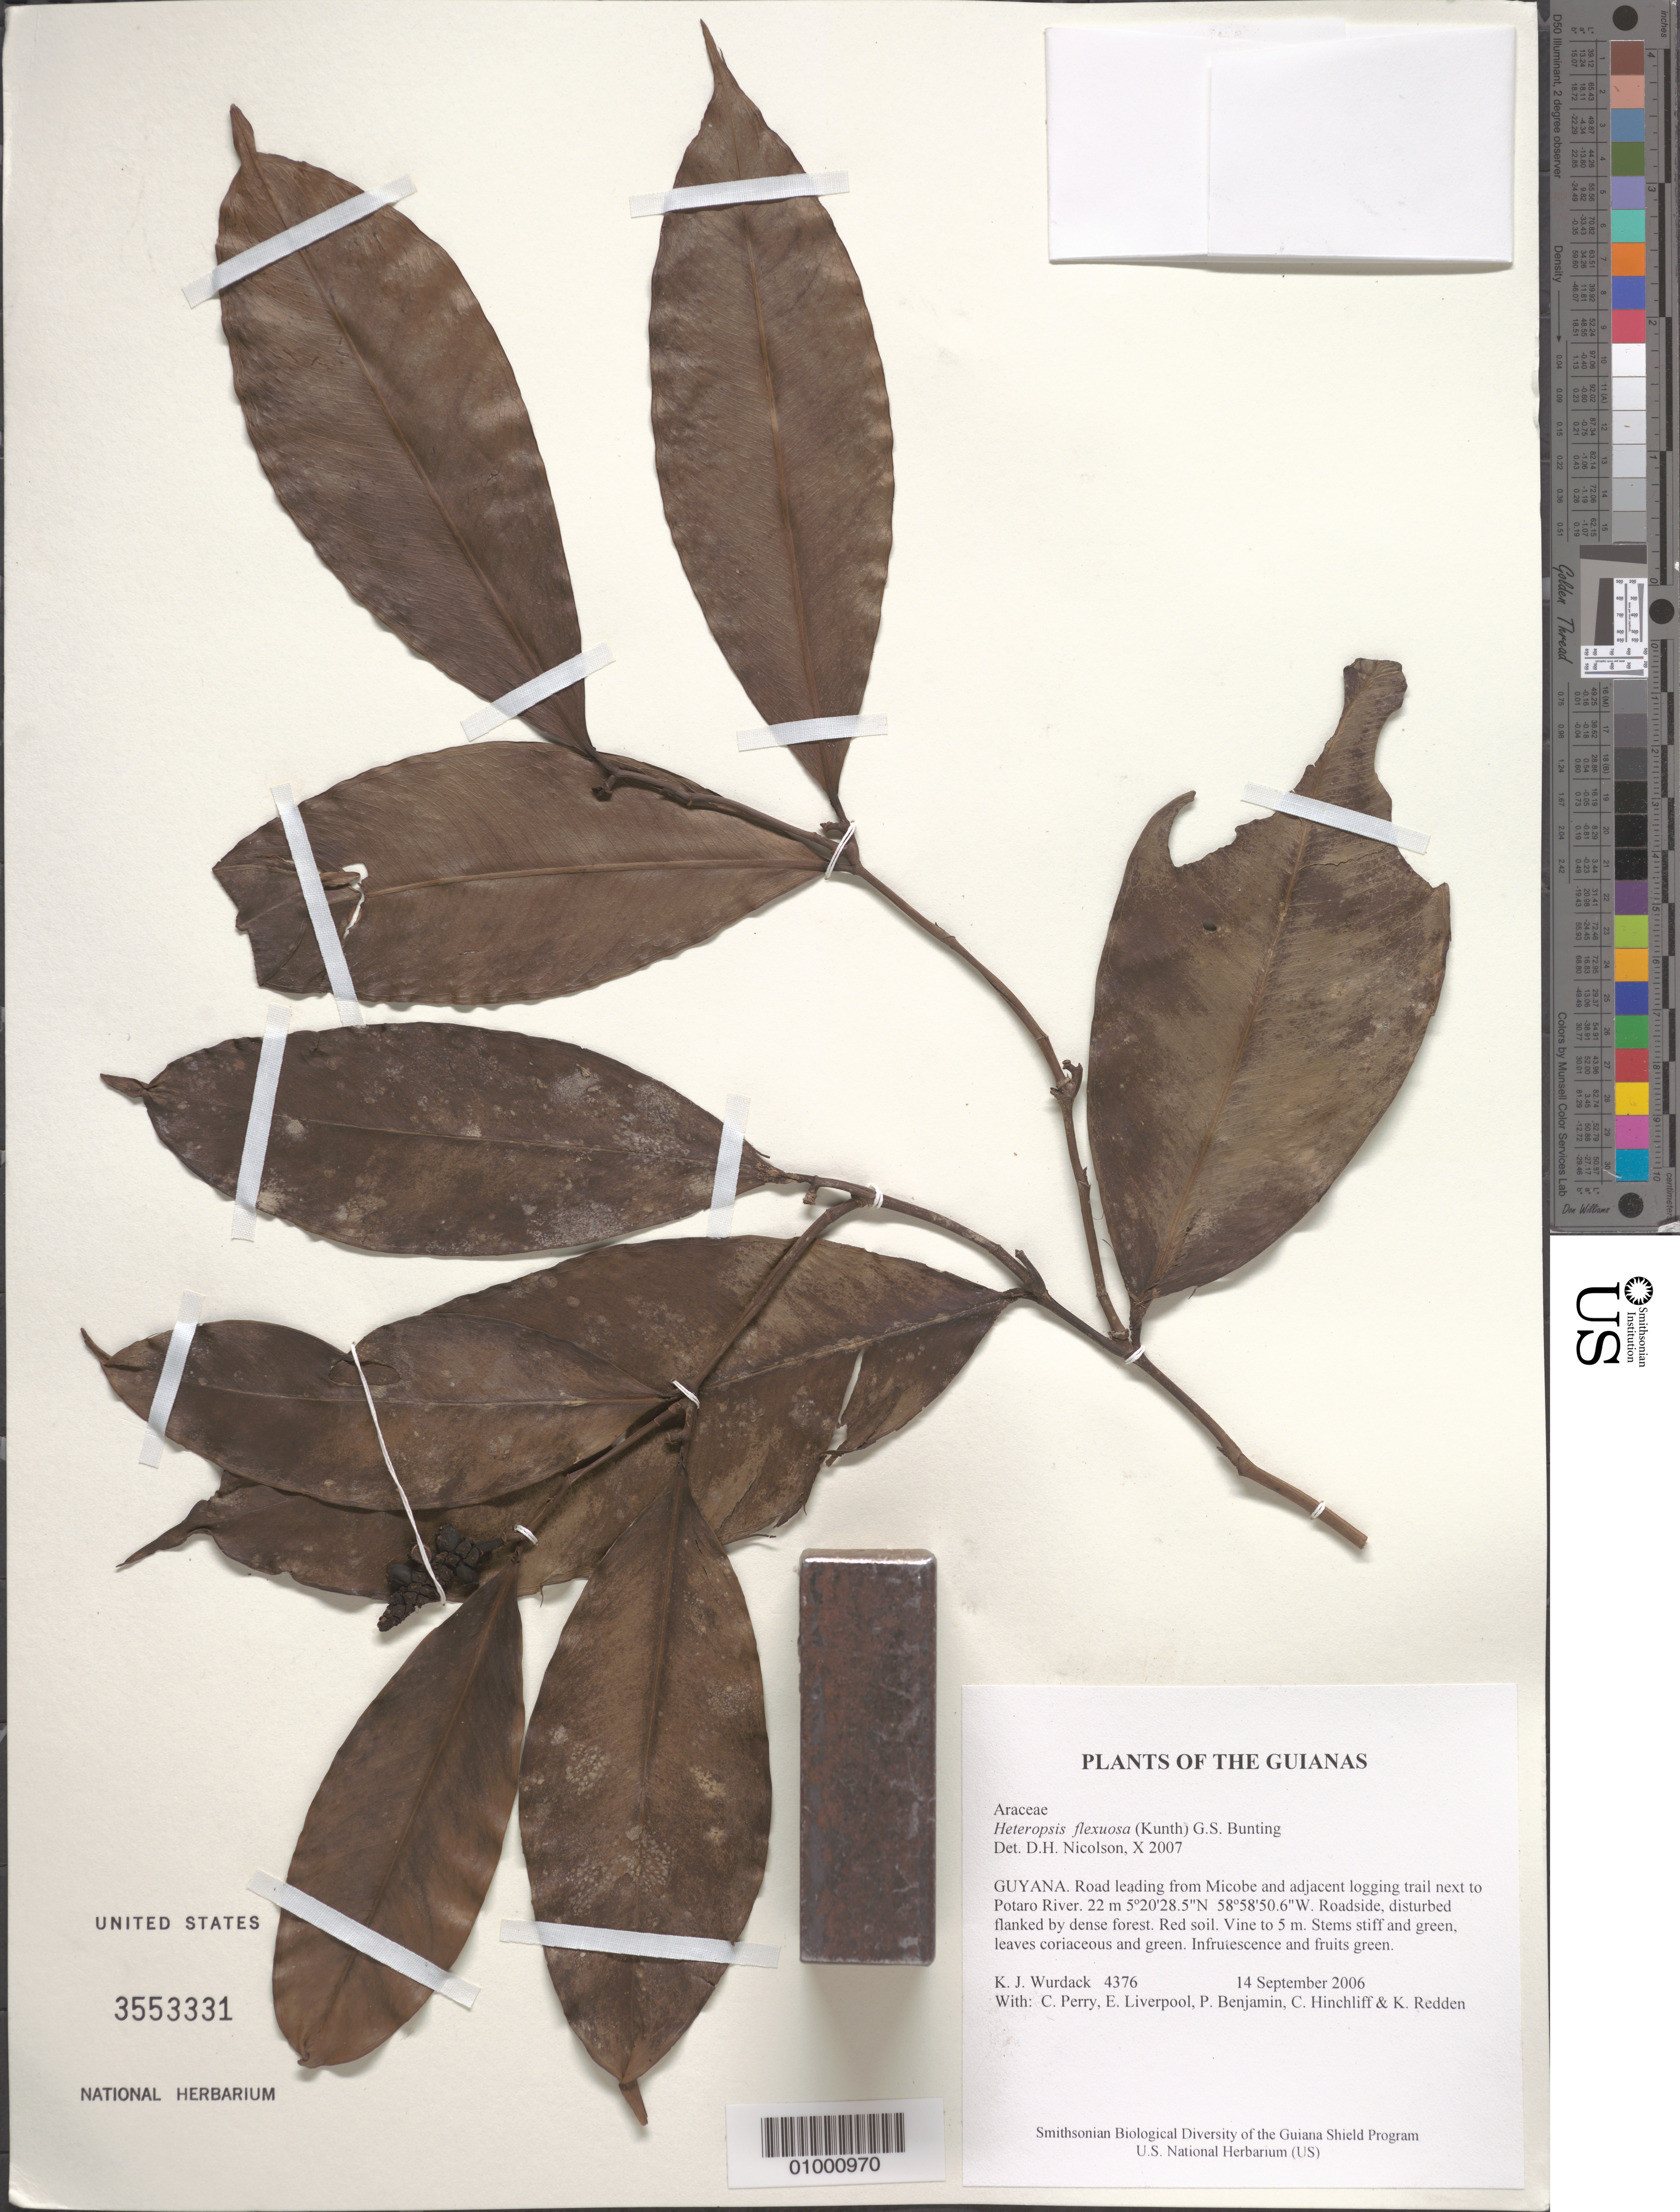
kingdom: Plantae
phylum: Tracheophyta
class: Liliopsida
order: Alismatales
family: Araceae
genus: Heteropsis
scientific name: Heteropsis flexuosa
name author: (Kunth) G.S. Bunting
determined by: Nicolson, Dan H.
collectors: K. Wurdack, C. Perry, E. Liverpool, P. Benjamin, C. E. Hinchliff & K. M. Redden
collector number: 4376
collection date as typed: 14 September 2006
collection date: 2006-09-14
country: Guyana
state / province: Potaro-Siparuni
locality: Road leading from Micobe and adjacent logging trail next to Potaro River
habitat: Roadside, disturbed, flanked by dense forest. Red soil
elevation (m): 22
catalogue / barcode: US 3553331